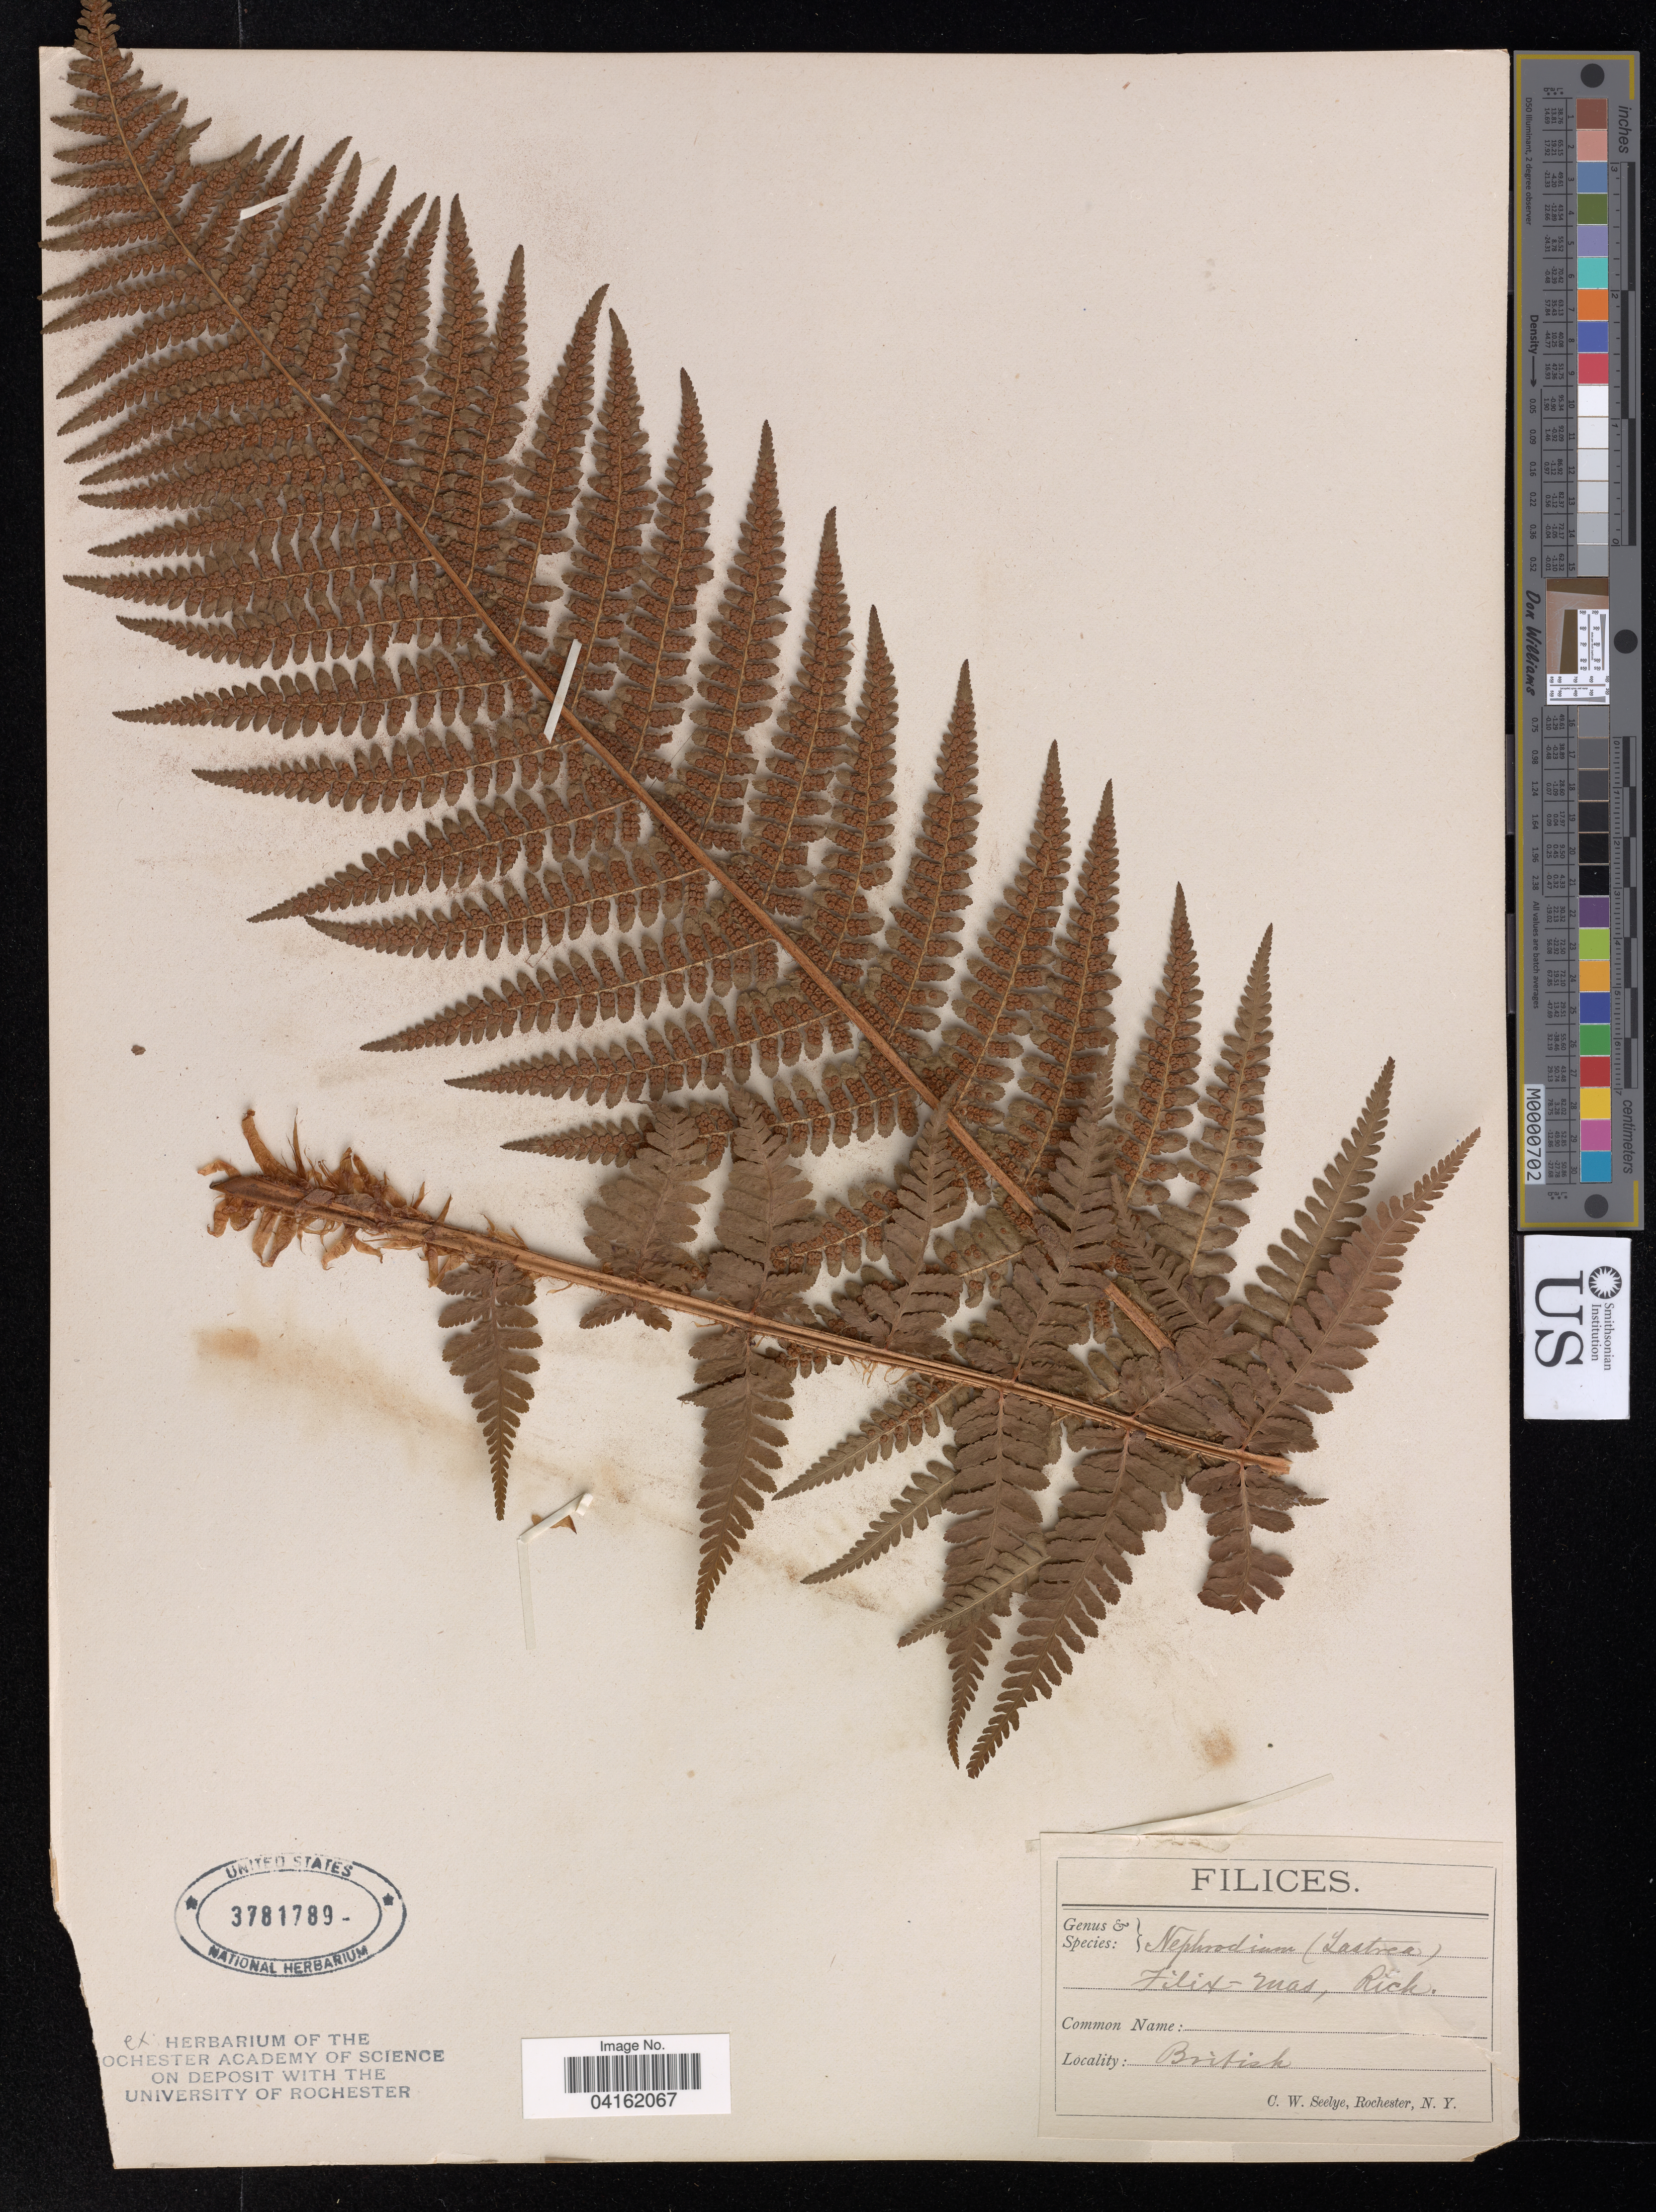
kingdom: Plantae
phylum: Tracheophyta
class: Polypodiopsida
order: Polypodiales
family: Dryopteridaceae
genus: Nephrodium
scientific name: Nephrodium sp.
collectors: C. Seelye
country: United Kingdom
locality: British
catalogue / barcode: US 3781789